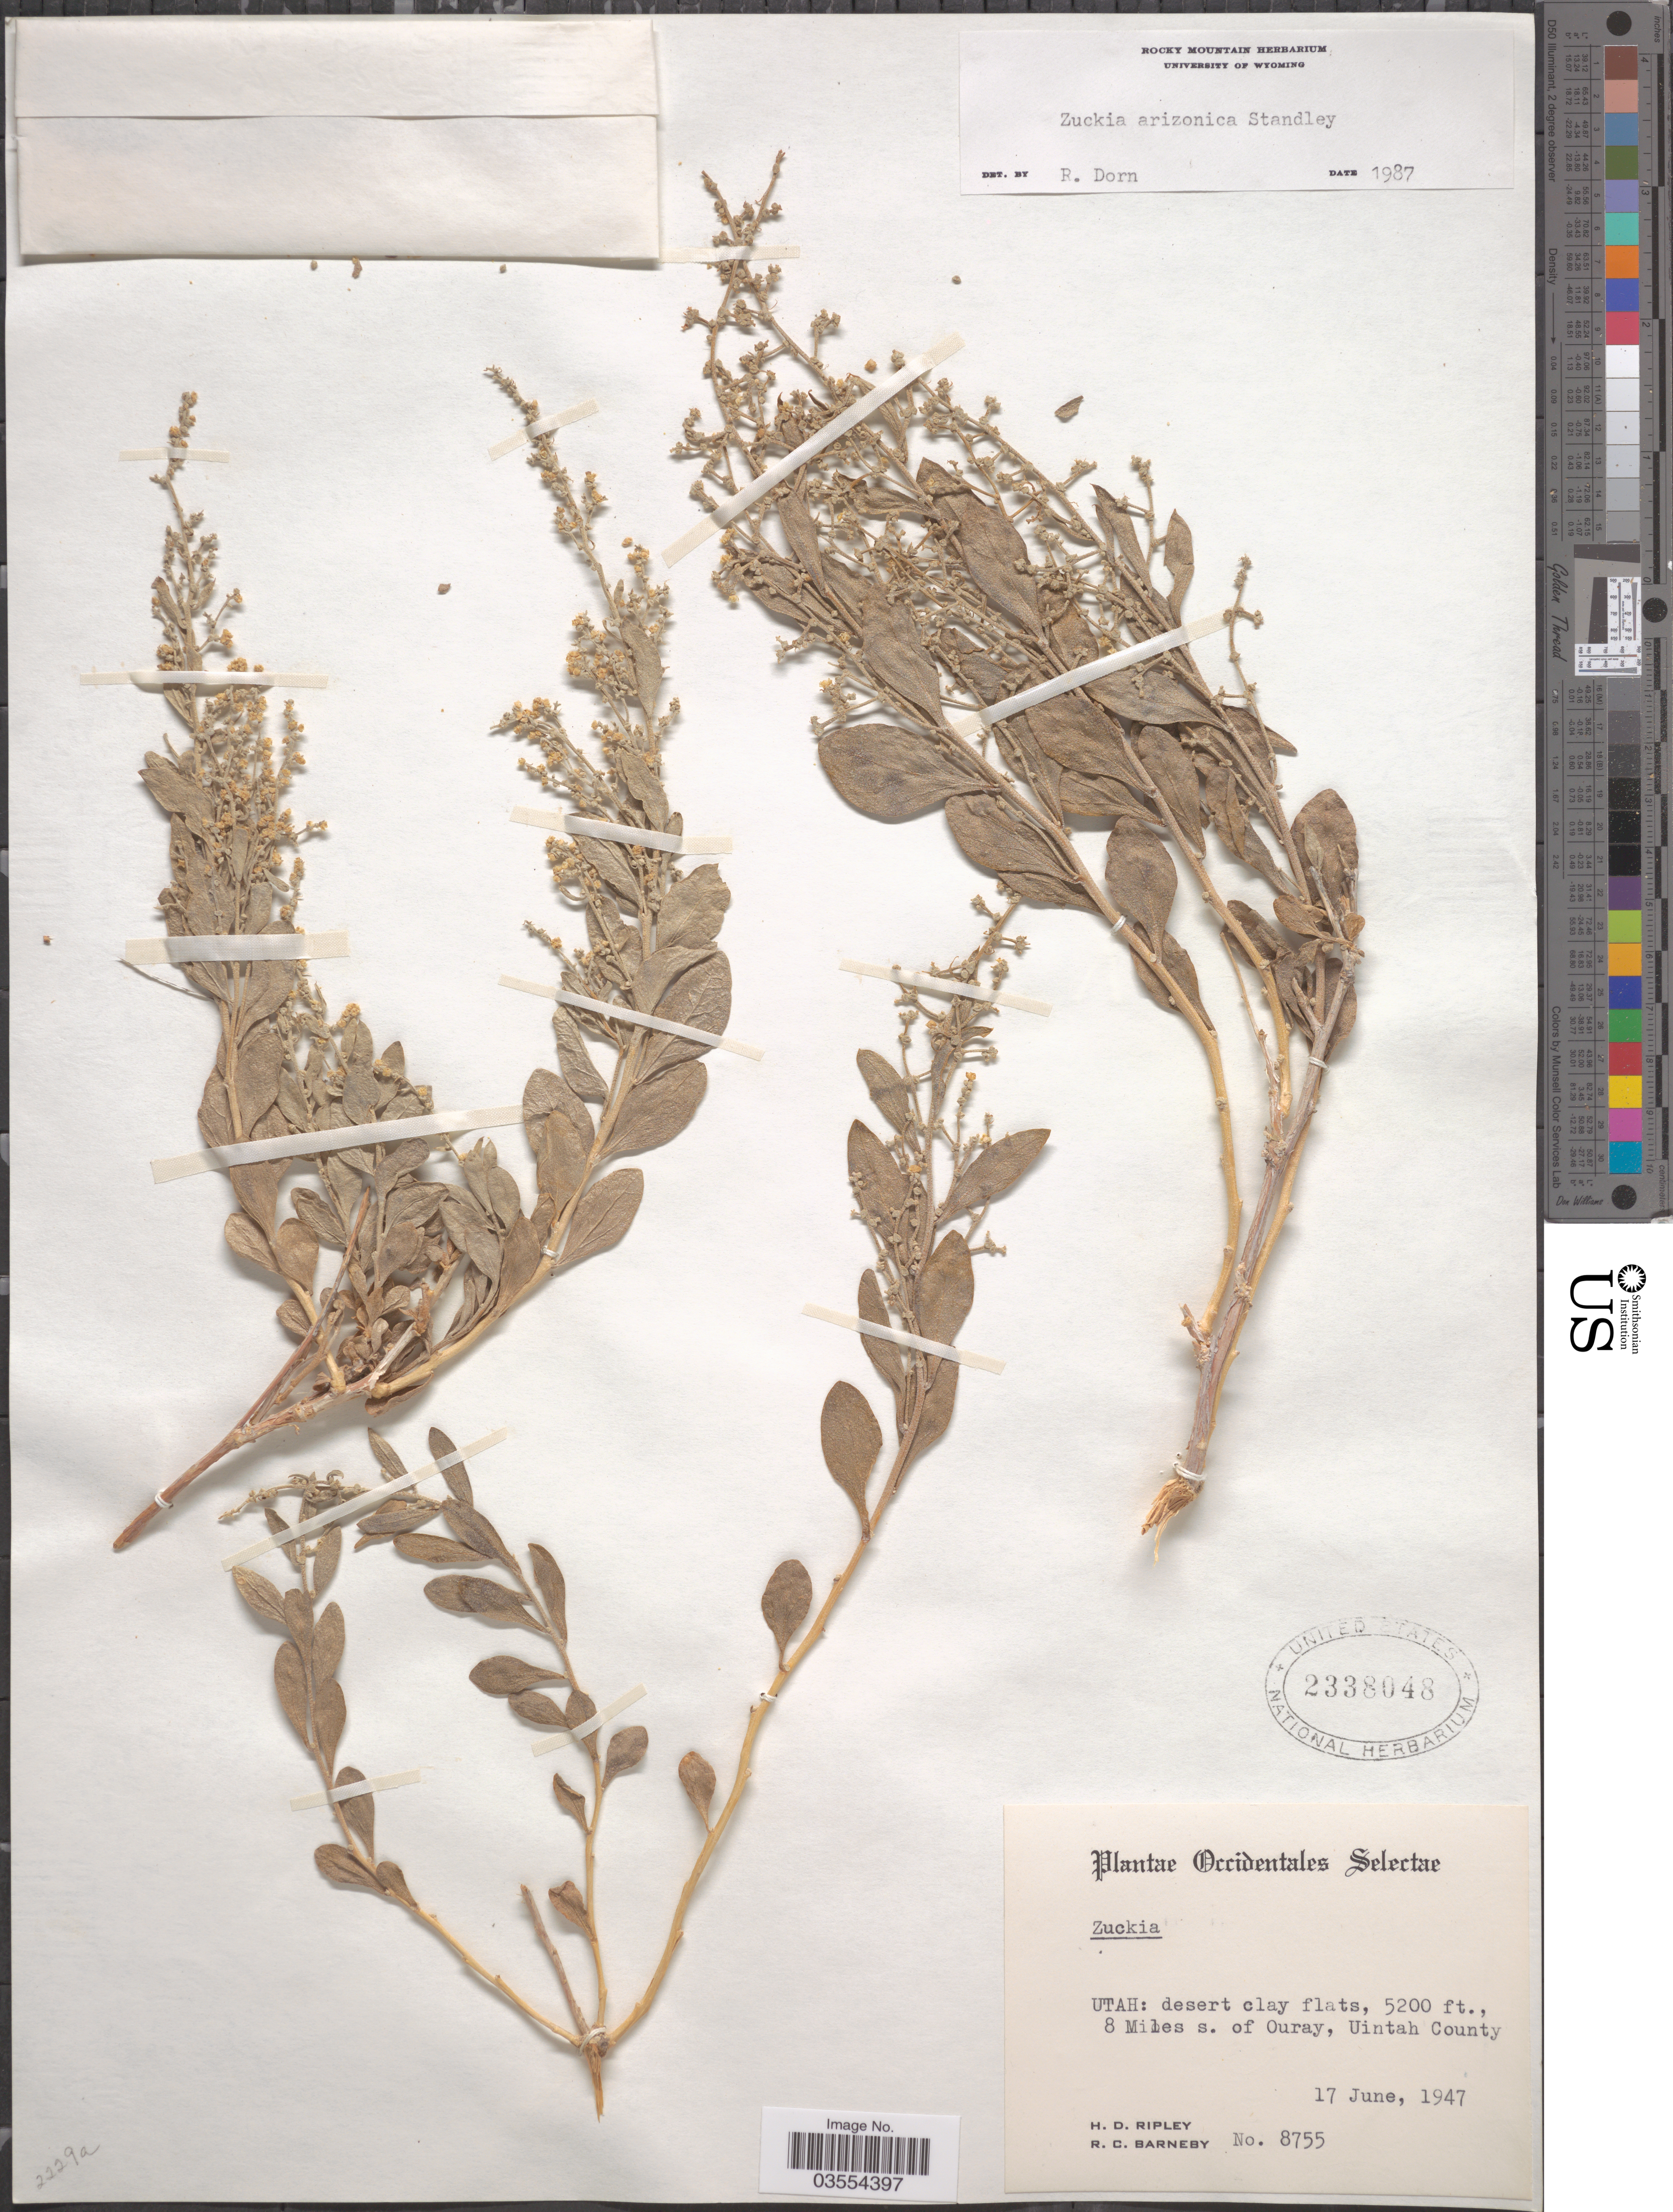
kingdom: Plantae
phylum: Tracheophyta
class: Magnoliopsida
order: Caryophyllales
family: Amaranthaceae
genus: Grayia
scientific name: Grayia arizonica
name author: (Standl.) E.H. Zacharias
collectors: H. Ripley & R. C. Barneby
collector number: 8755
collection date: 1947-06-17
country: United States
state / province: Utah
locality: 8 Miles s. of Ouray, Uintah County.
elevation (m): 1585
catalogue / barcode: US 2338048